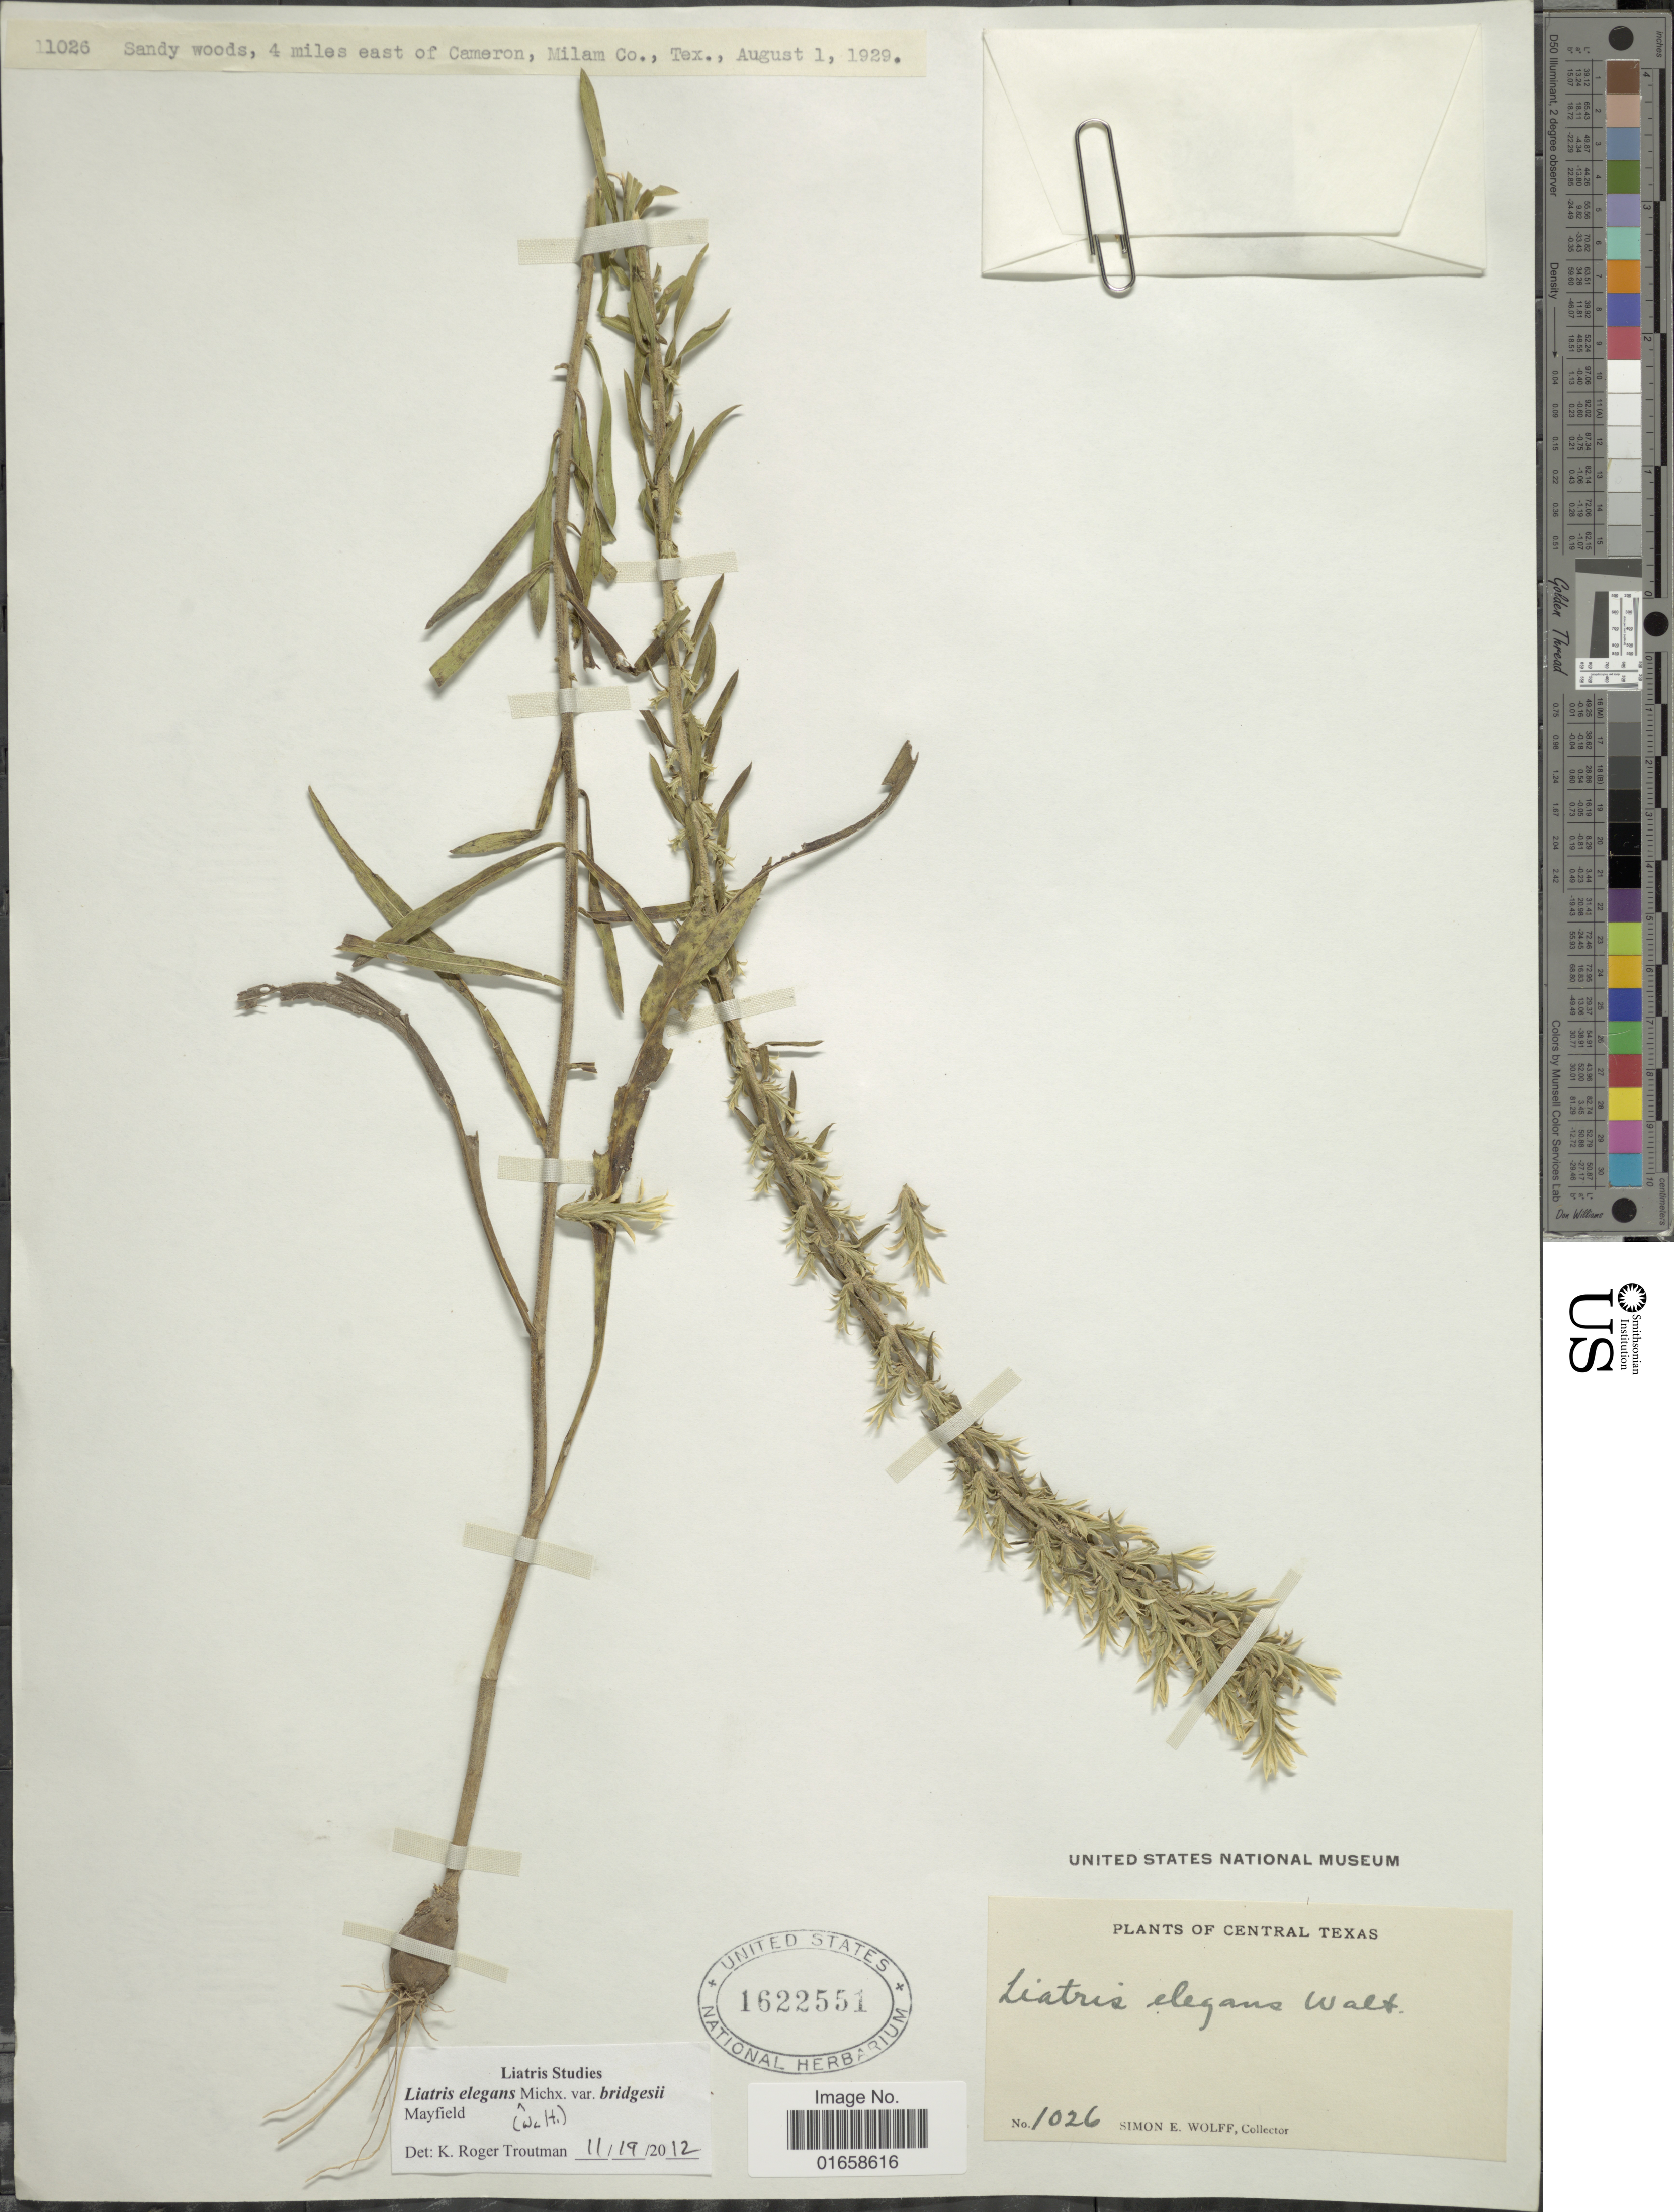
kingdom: Plantae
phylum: Tracheophyta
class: Magnoliopsida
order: Asterales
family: Asteraceae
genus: Liatris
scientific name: Liatris elegans var. bridgesii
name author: Michx.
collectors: S. E. Wolff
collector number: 1026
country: United States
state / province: Texas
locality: Central Texas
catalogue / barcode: US 1622551